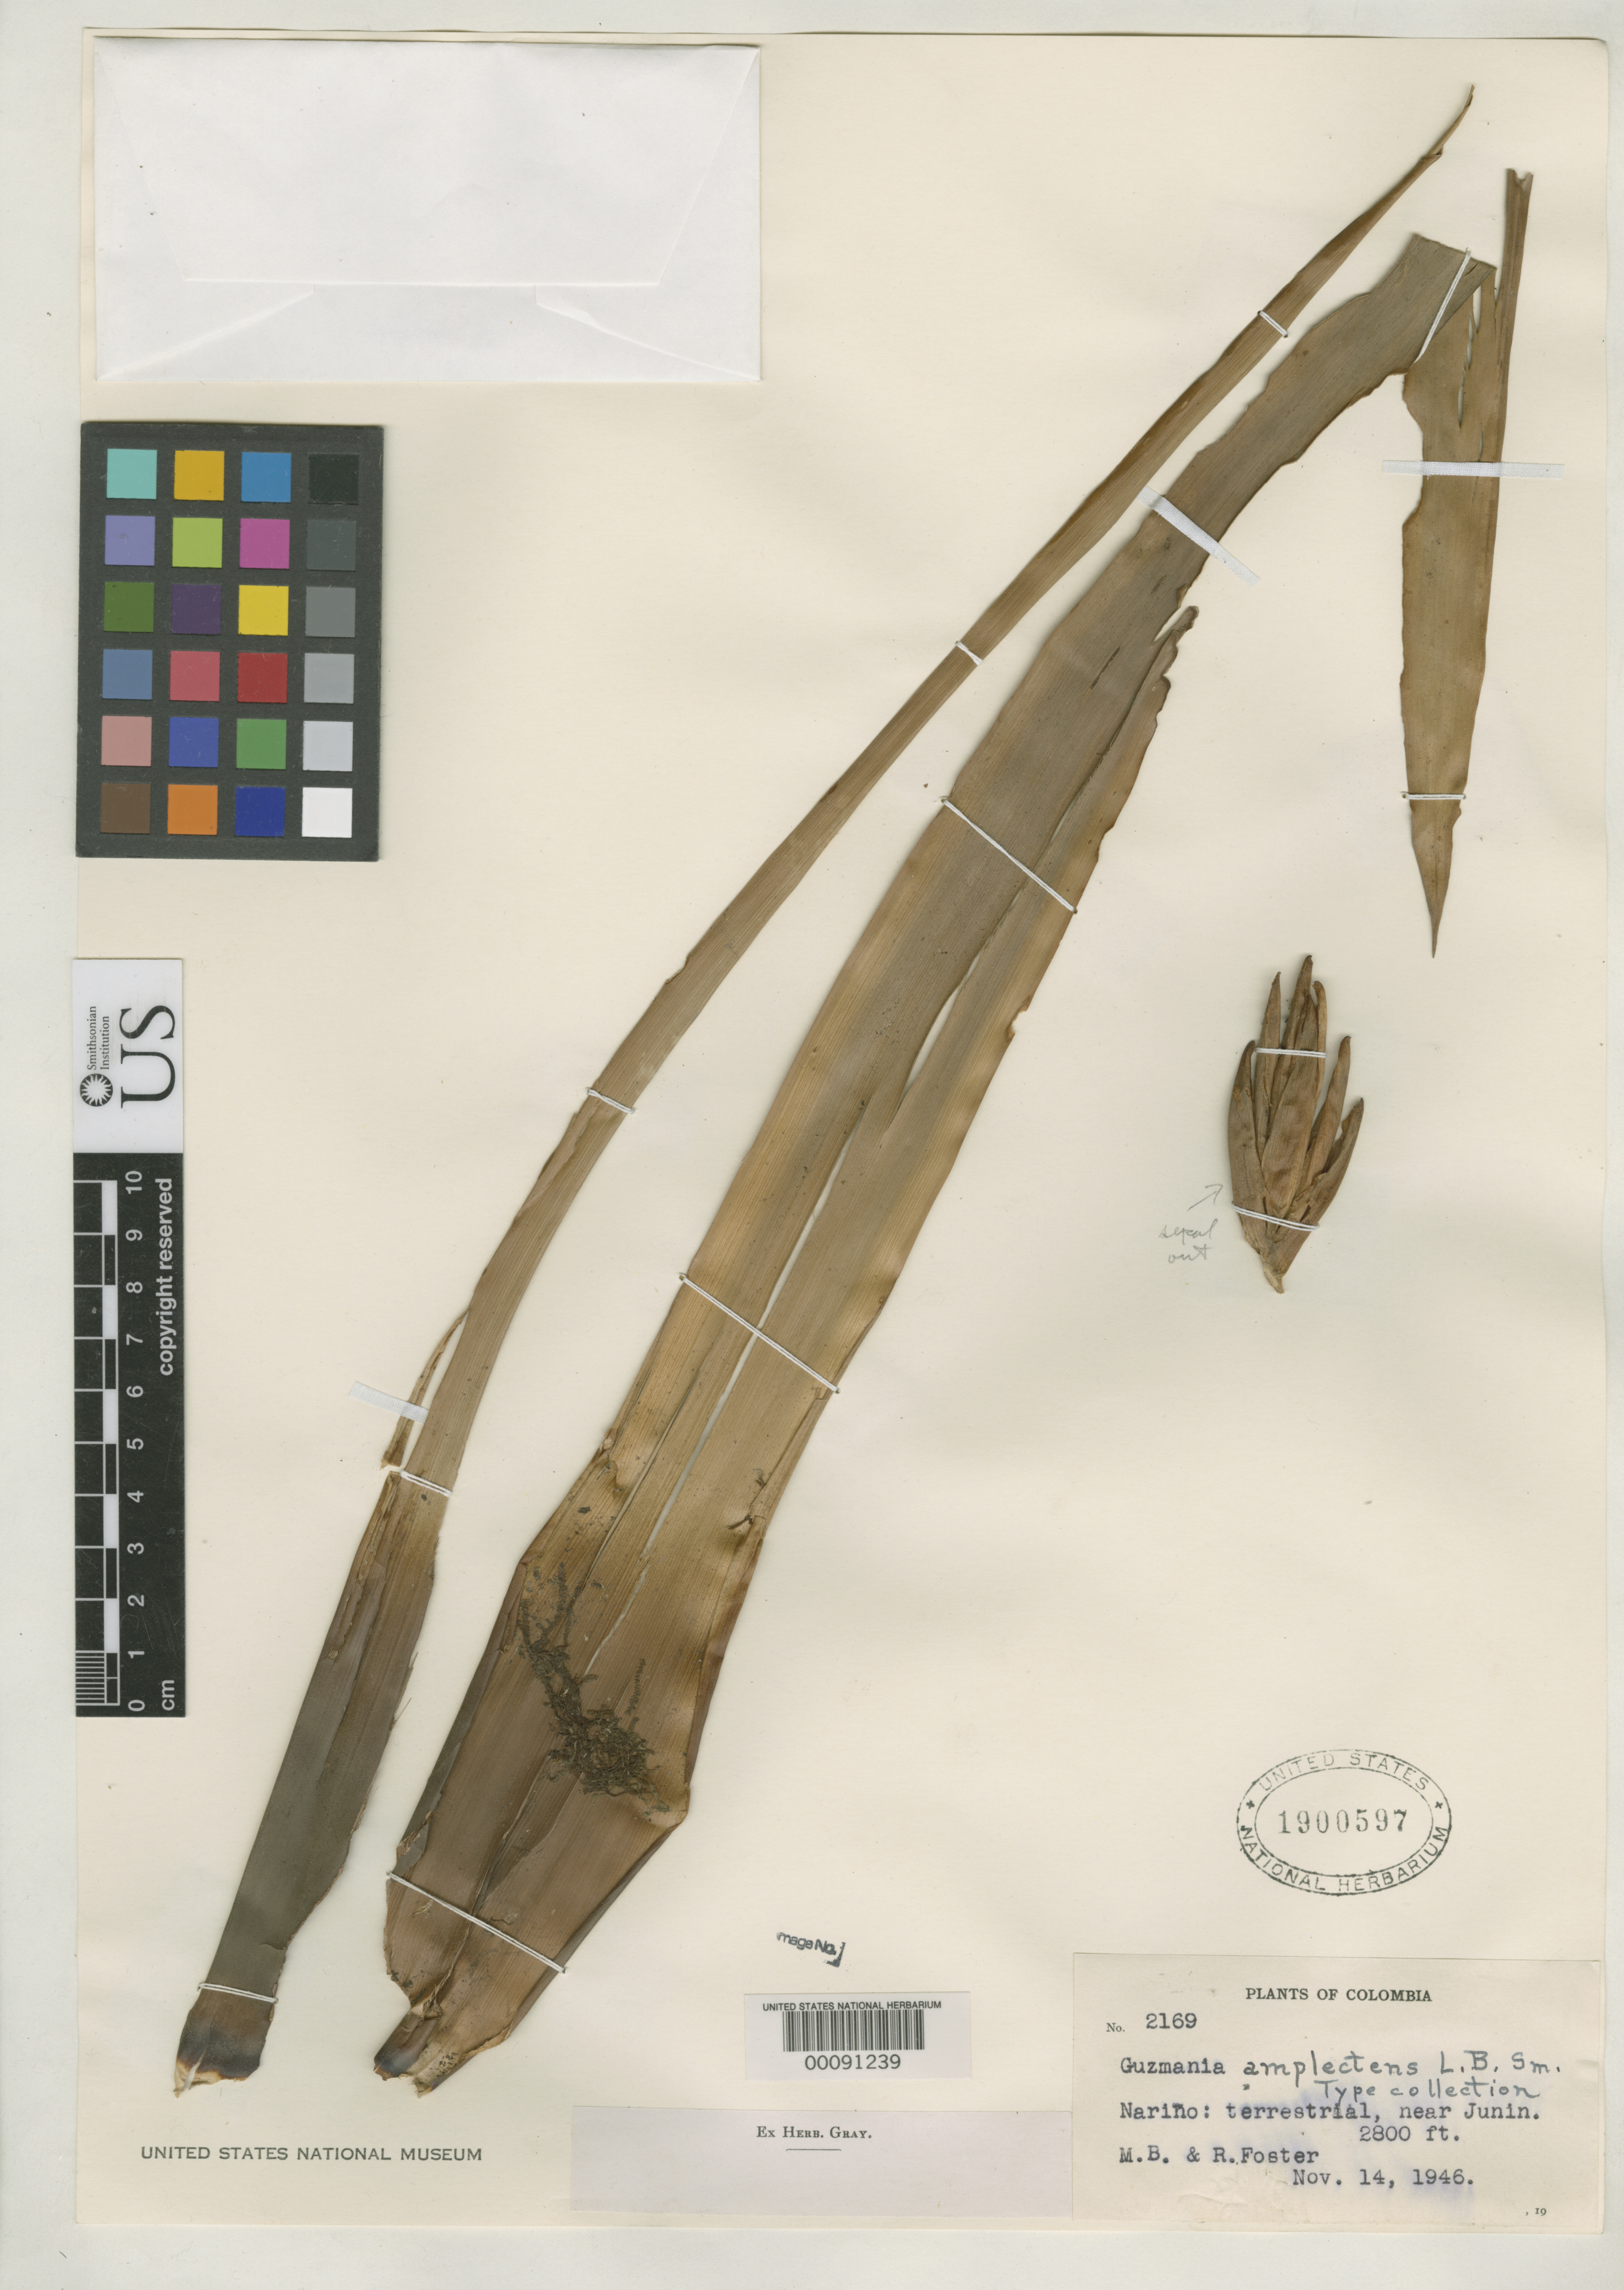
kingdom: Plantae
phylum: Tracheophyta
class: Liliopsida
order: Poales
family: Bromeliaceae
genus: Guzmania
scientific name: Guzmania amplectens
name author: L.B. Sm.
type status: Isotype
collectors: M. B. Foster & R. C. Foster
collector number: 2169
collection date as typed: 14 Nov 1946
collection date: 1946-11-14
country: Colombia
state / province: Nariño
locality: Near Junin.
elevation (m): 840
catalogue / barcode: US 1900597